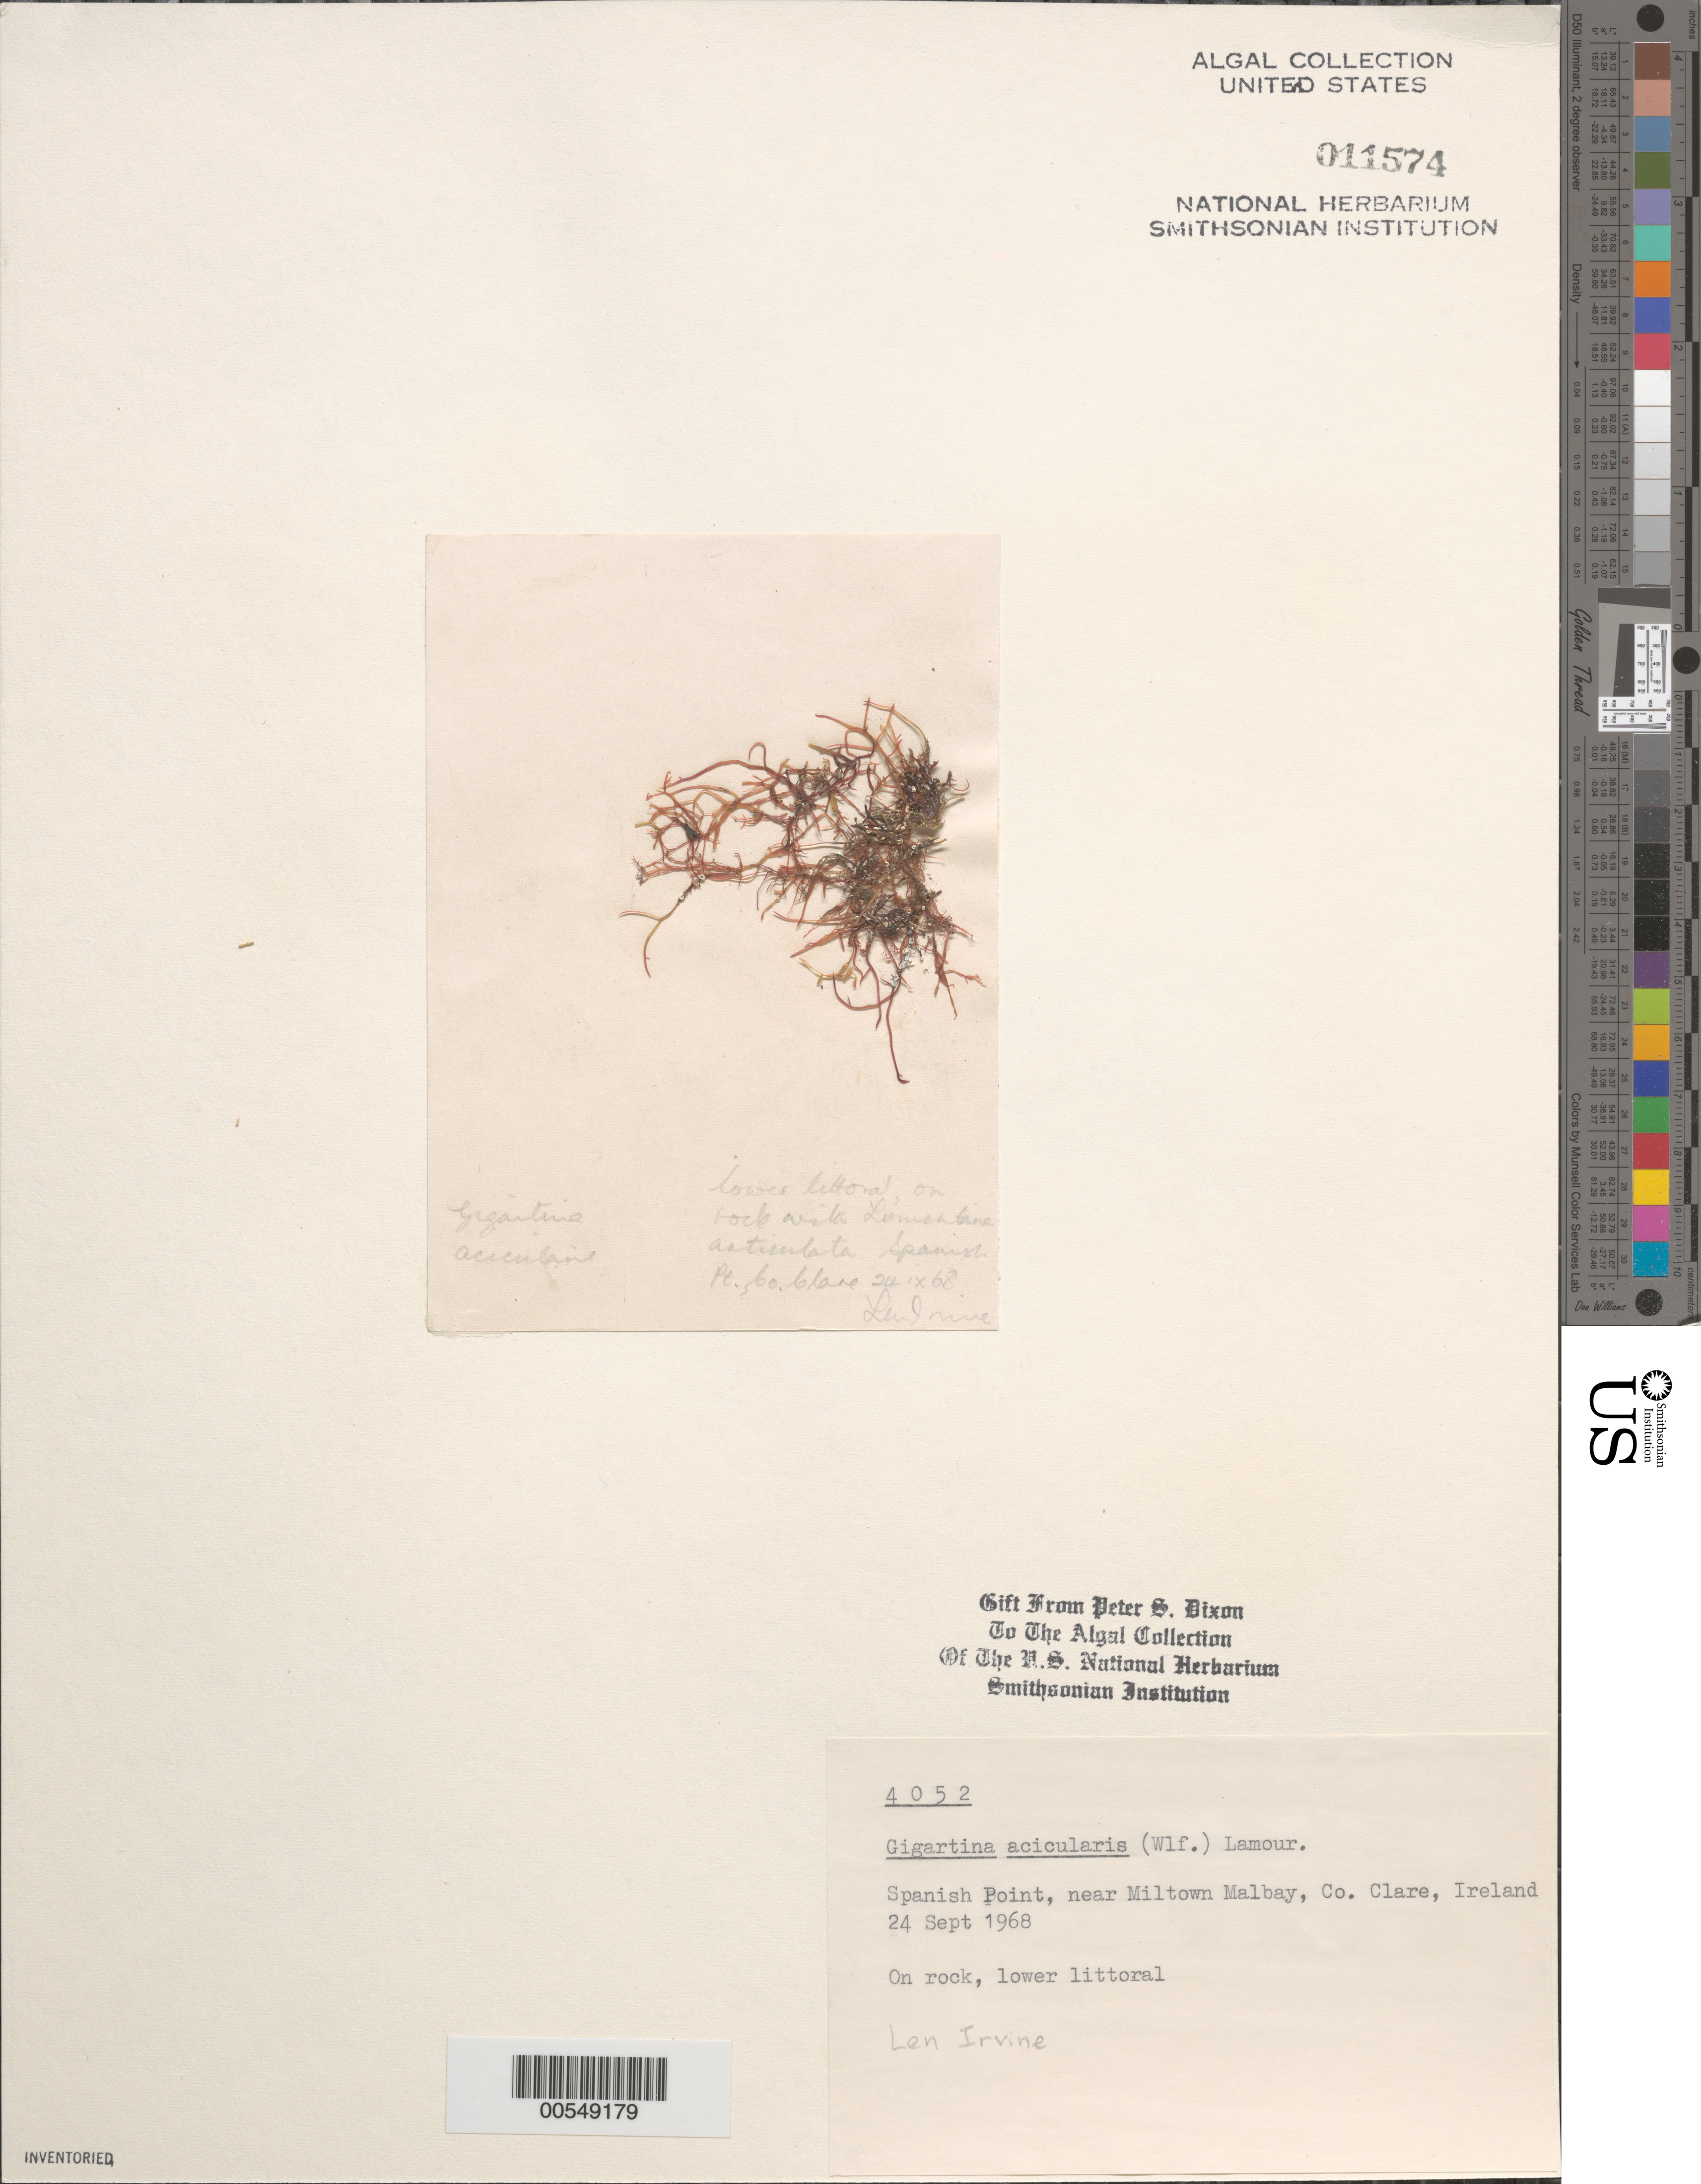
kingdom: Plantae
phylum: Rhodophyta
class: Florideophyceae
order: Gigartinales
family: Gigartinaceae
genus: Chondracanthus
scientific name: Chondracanthus acicularis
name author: (Roth) Fredericq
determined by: Algae name updating Project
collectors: L. Irvine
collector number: PSD 4052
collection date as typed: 24 Sep 1968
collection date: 1968-09-24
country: Ireland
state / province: Munster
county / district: Clare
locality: Spanish Point, near Miltown Malbay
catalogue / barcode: US 11574